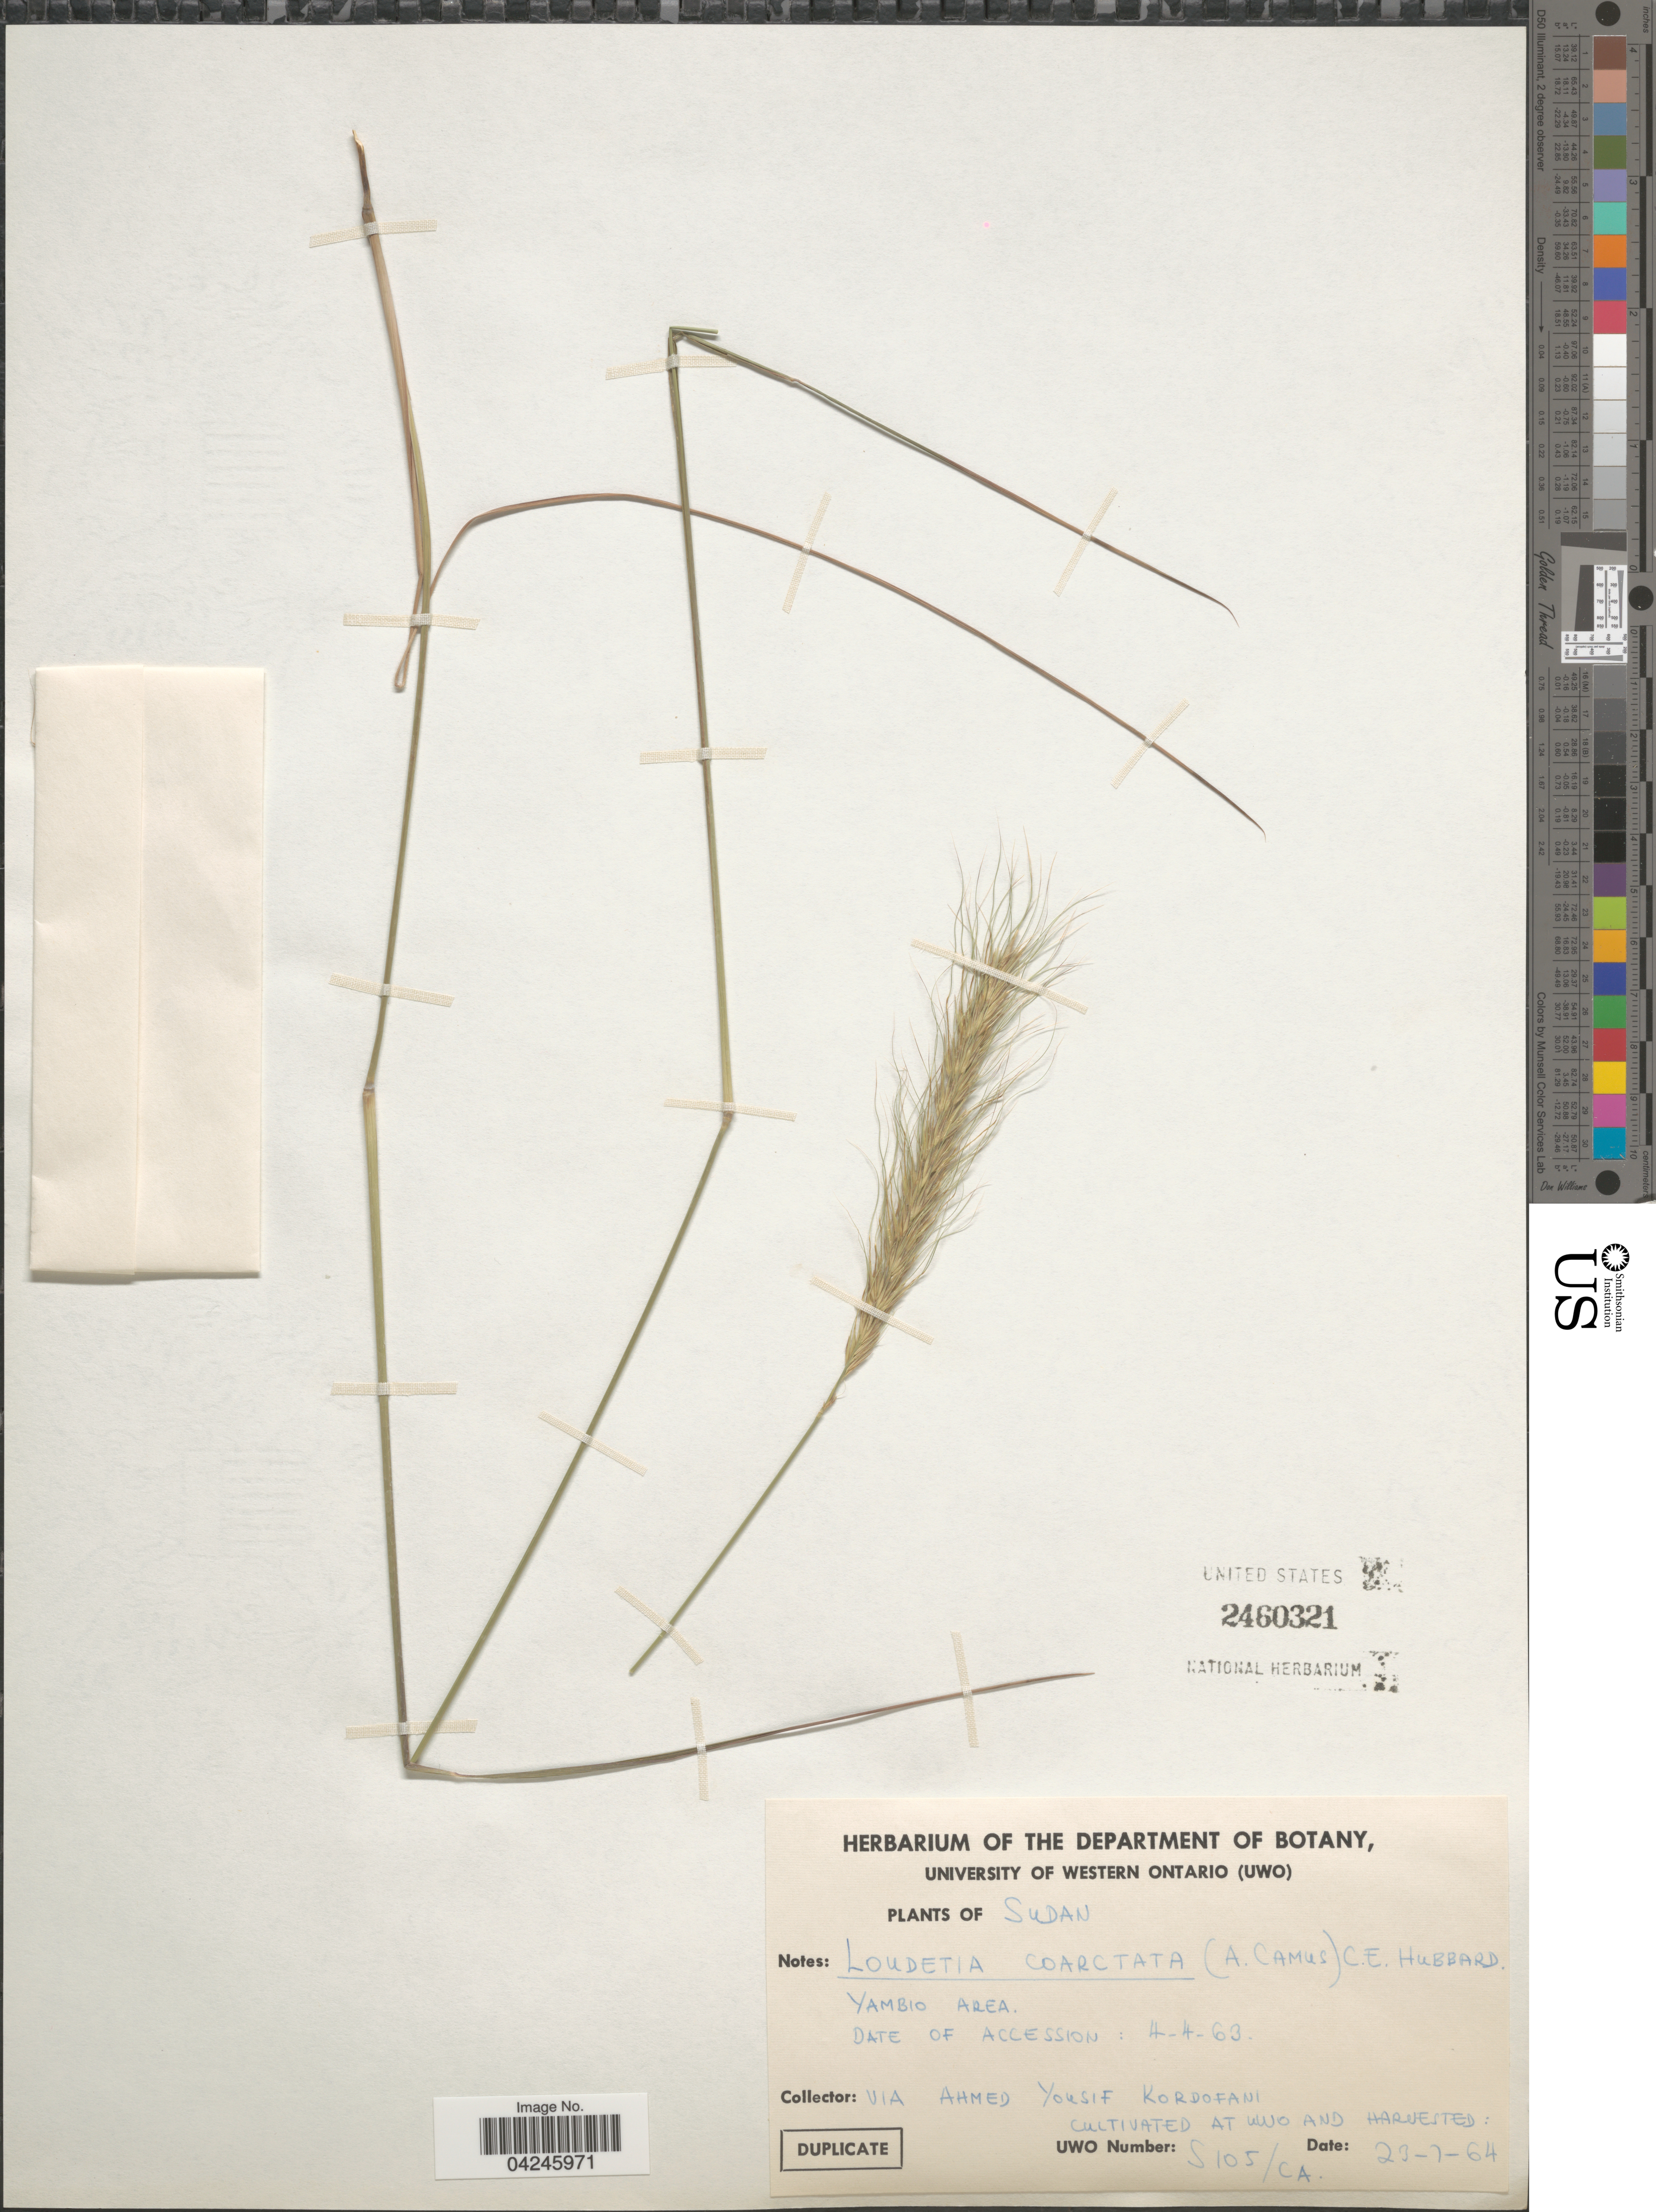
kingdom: Plantae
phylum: Tracheophyta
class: Liliopsida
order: Poales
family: Poaceae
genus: Loudetia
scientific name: Loudetia coarctata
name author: (A. Camus) C. E. Hubb.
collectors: A. Kordofani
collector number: S105/CA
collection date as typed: Transcribed d/m/y: 23/7/64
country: Canada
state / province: Ontario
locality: At UWO.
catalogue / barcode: US 2460321